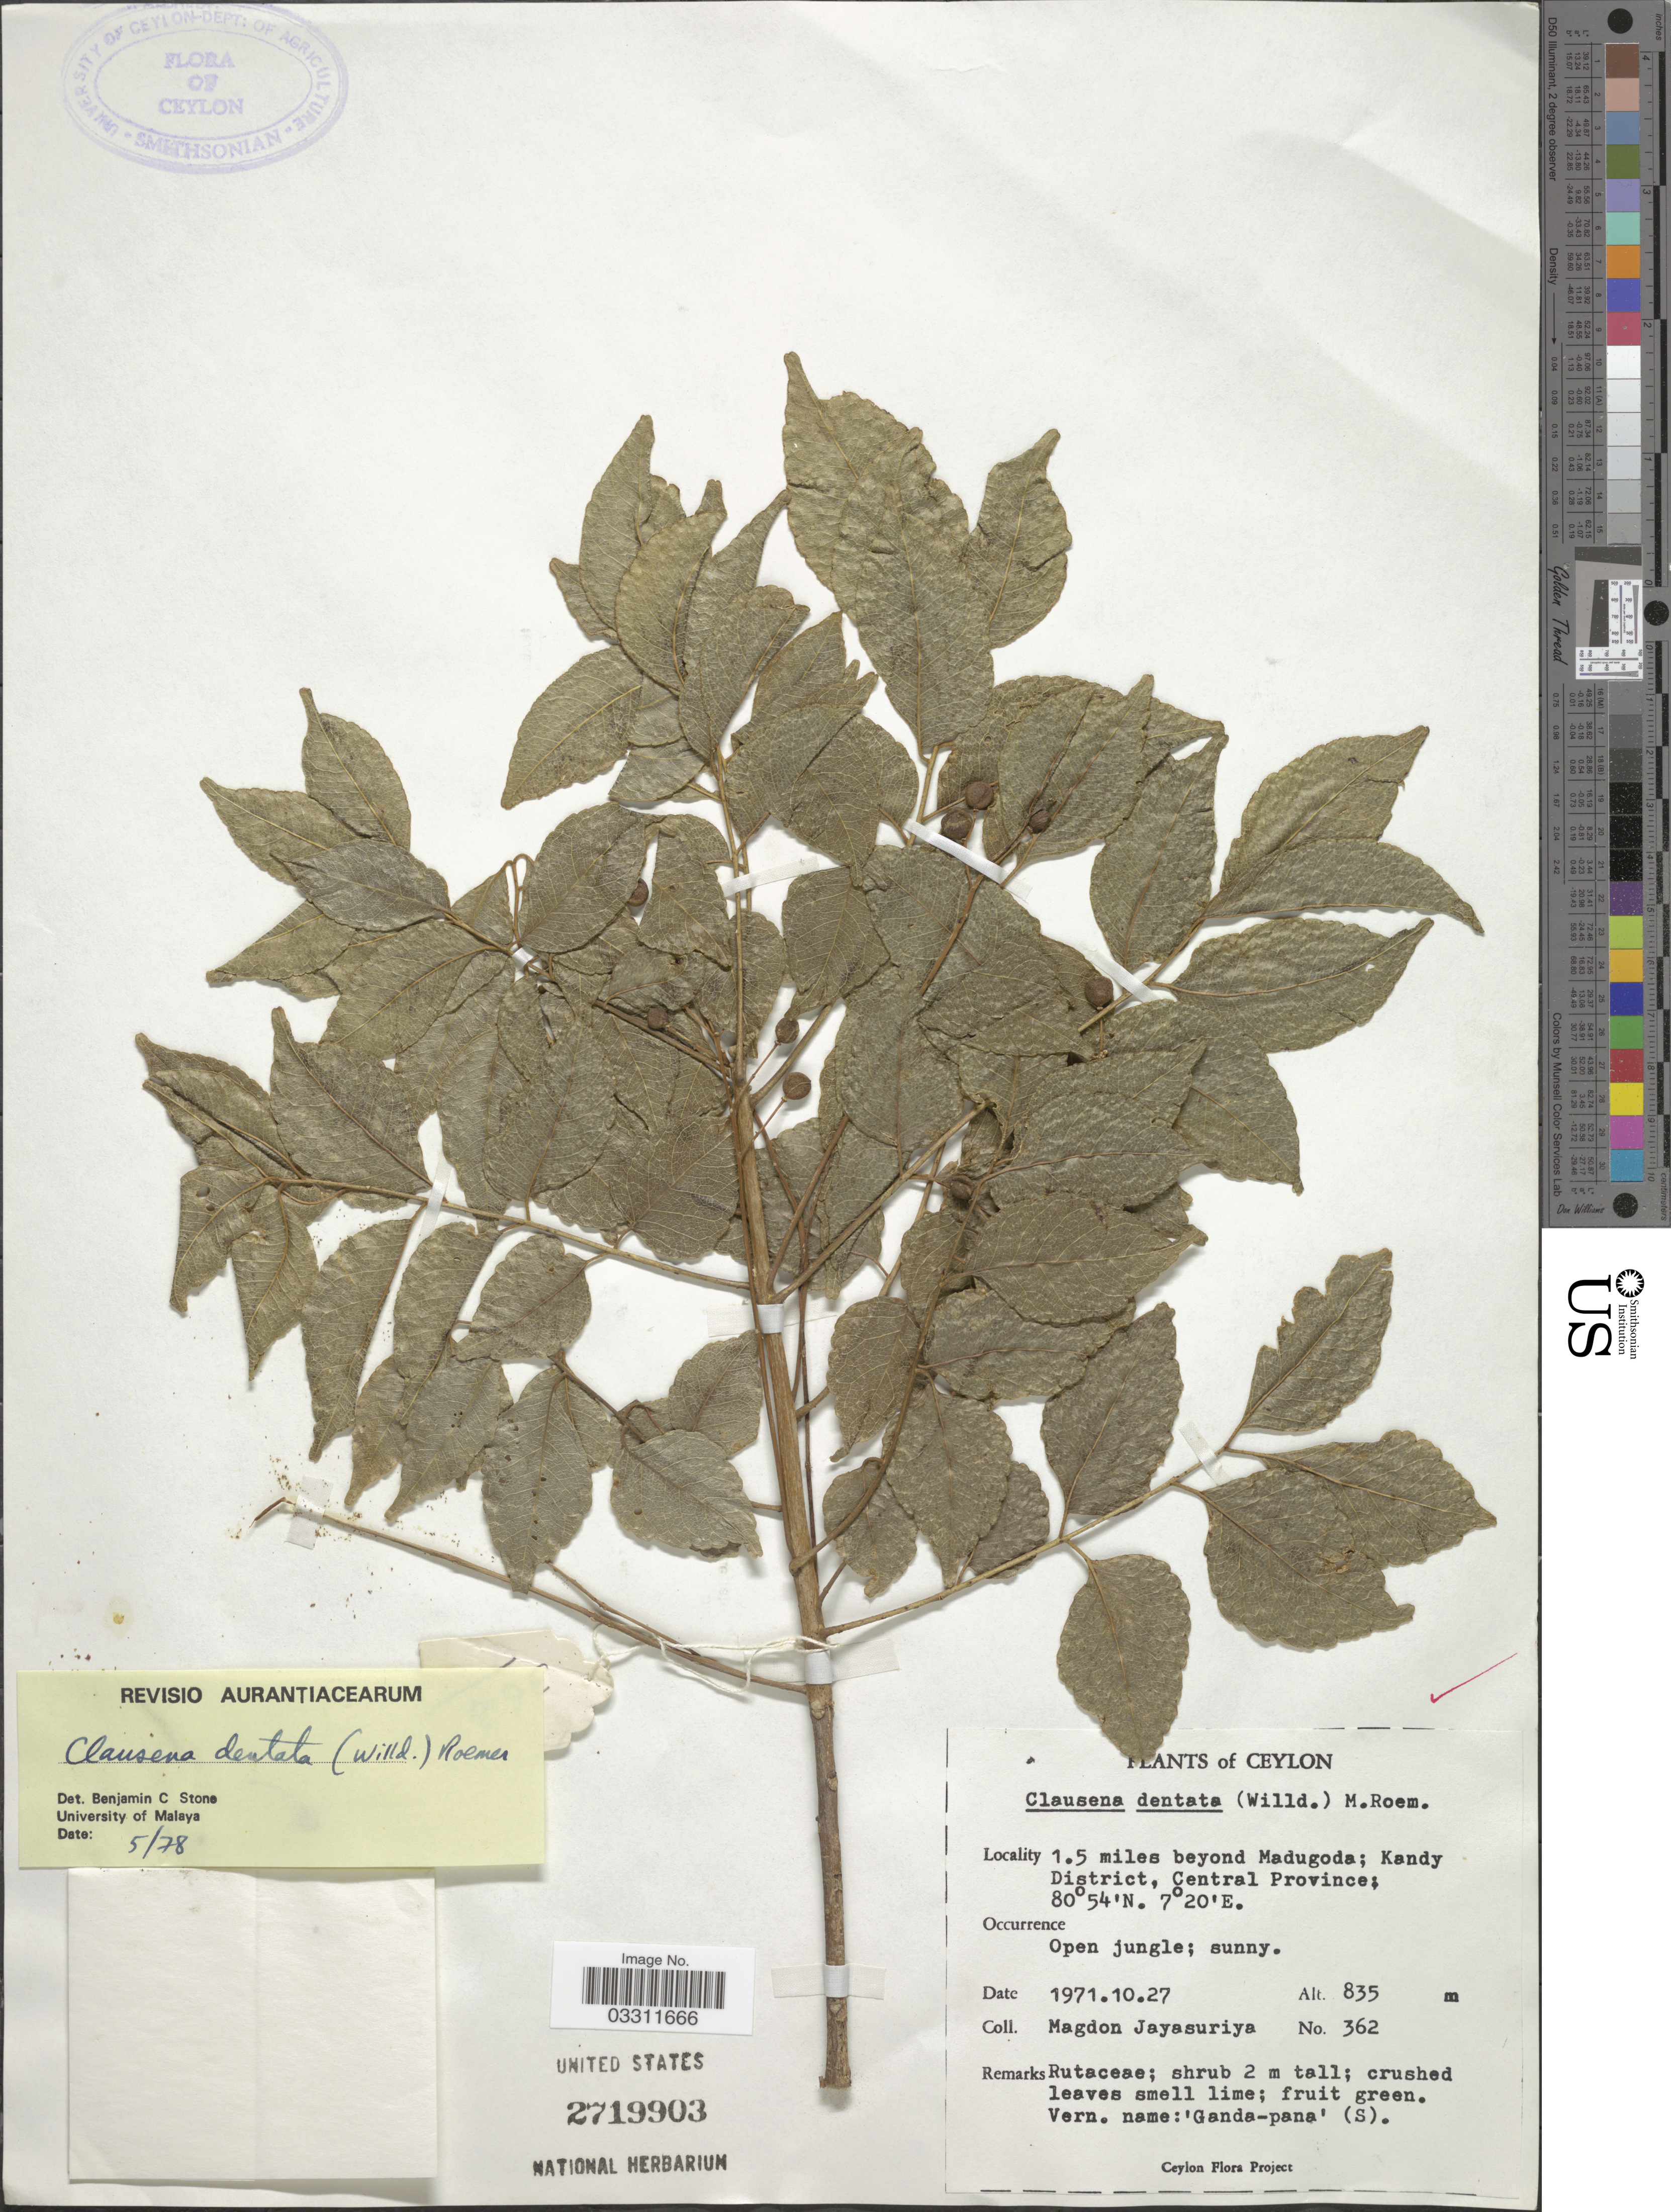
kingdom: Plantae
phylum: Tracheophyta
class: Magnoliopsida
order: Sapindales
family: Rutaceae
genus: Clausena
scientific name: Clausena anisata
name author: (Willd.) Benth.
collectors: A. H. Jayasuriya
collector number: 362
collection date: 1971-10-27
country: Sri Lanka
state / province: Central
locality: Ceylon. 1.5 miles beyond Madugoda; Kandy District.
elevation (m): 835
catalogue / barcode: US 2719903